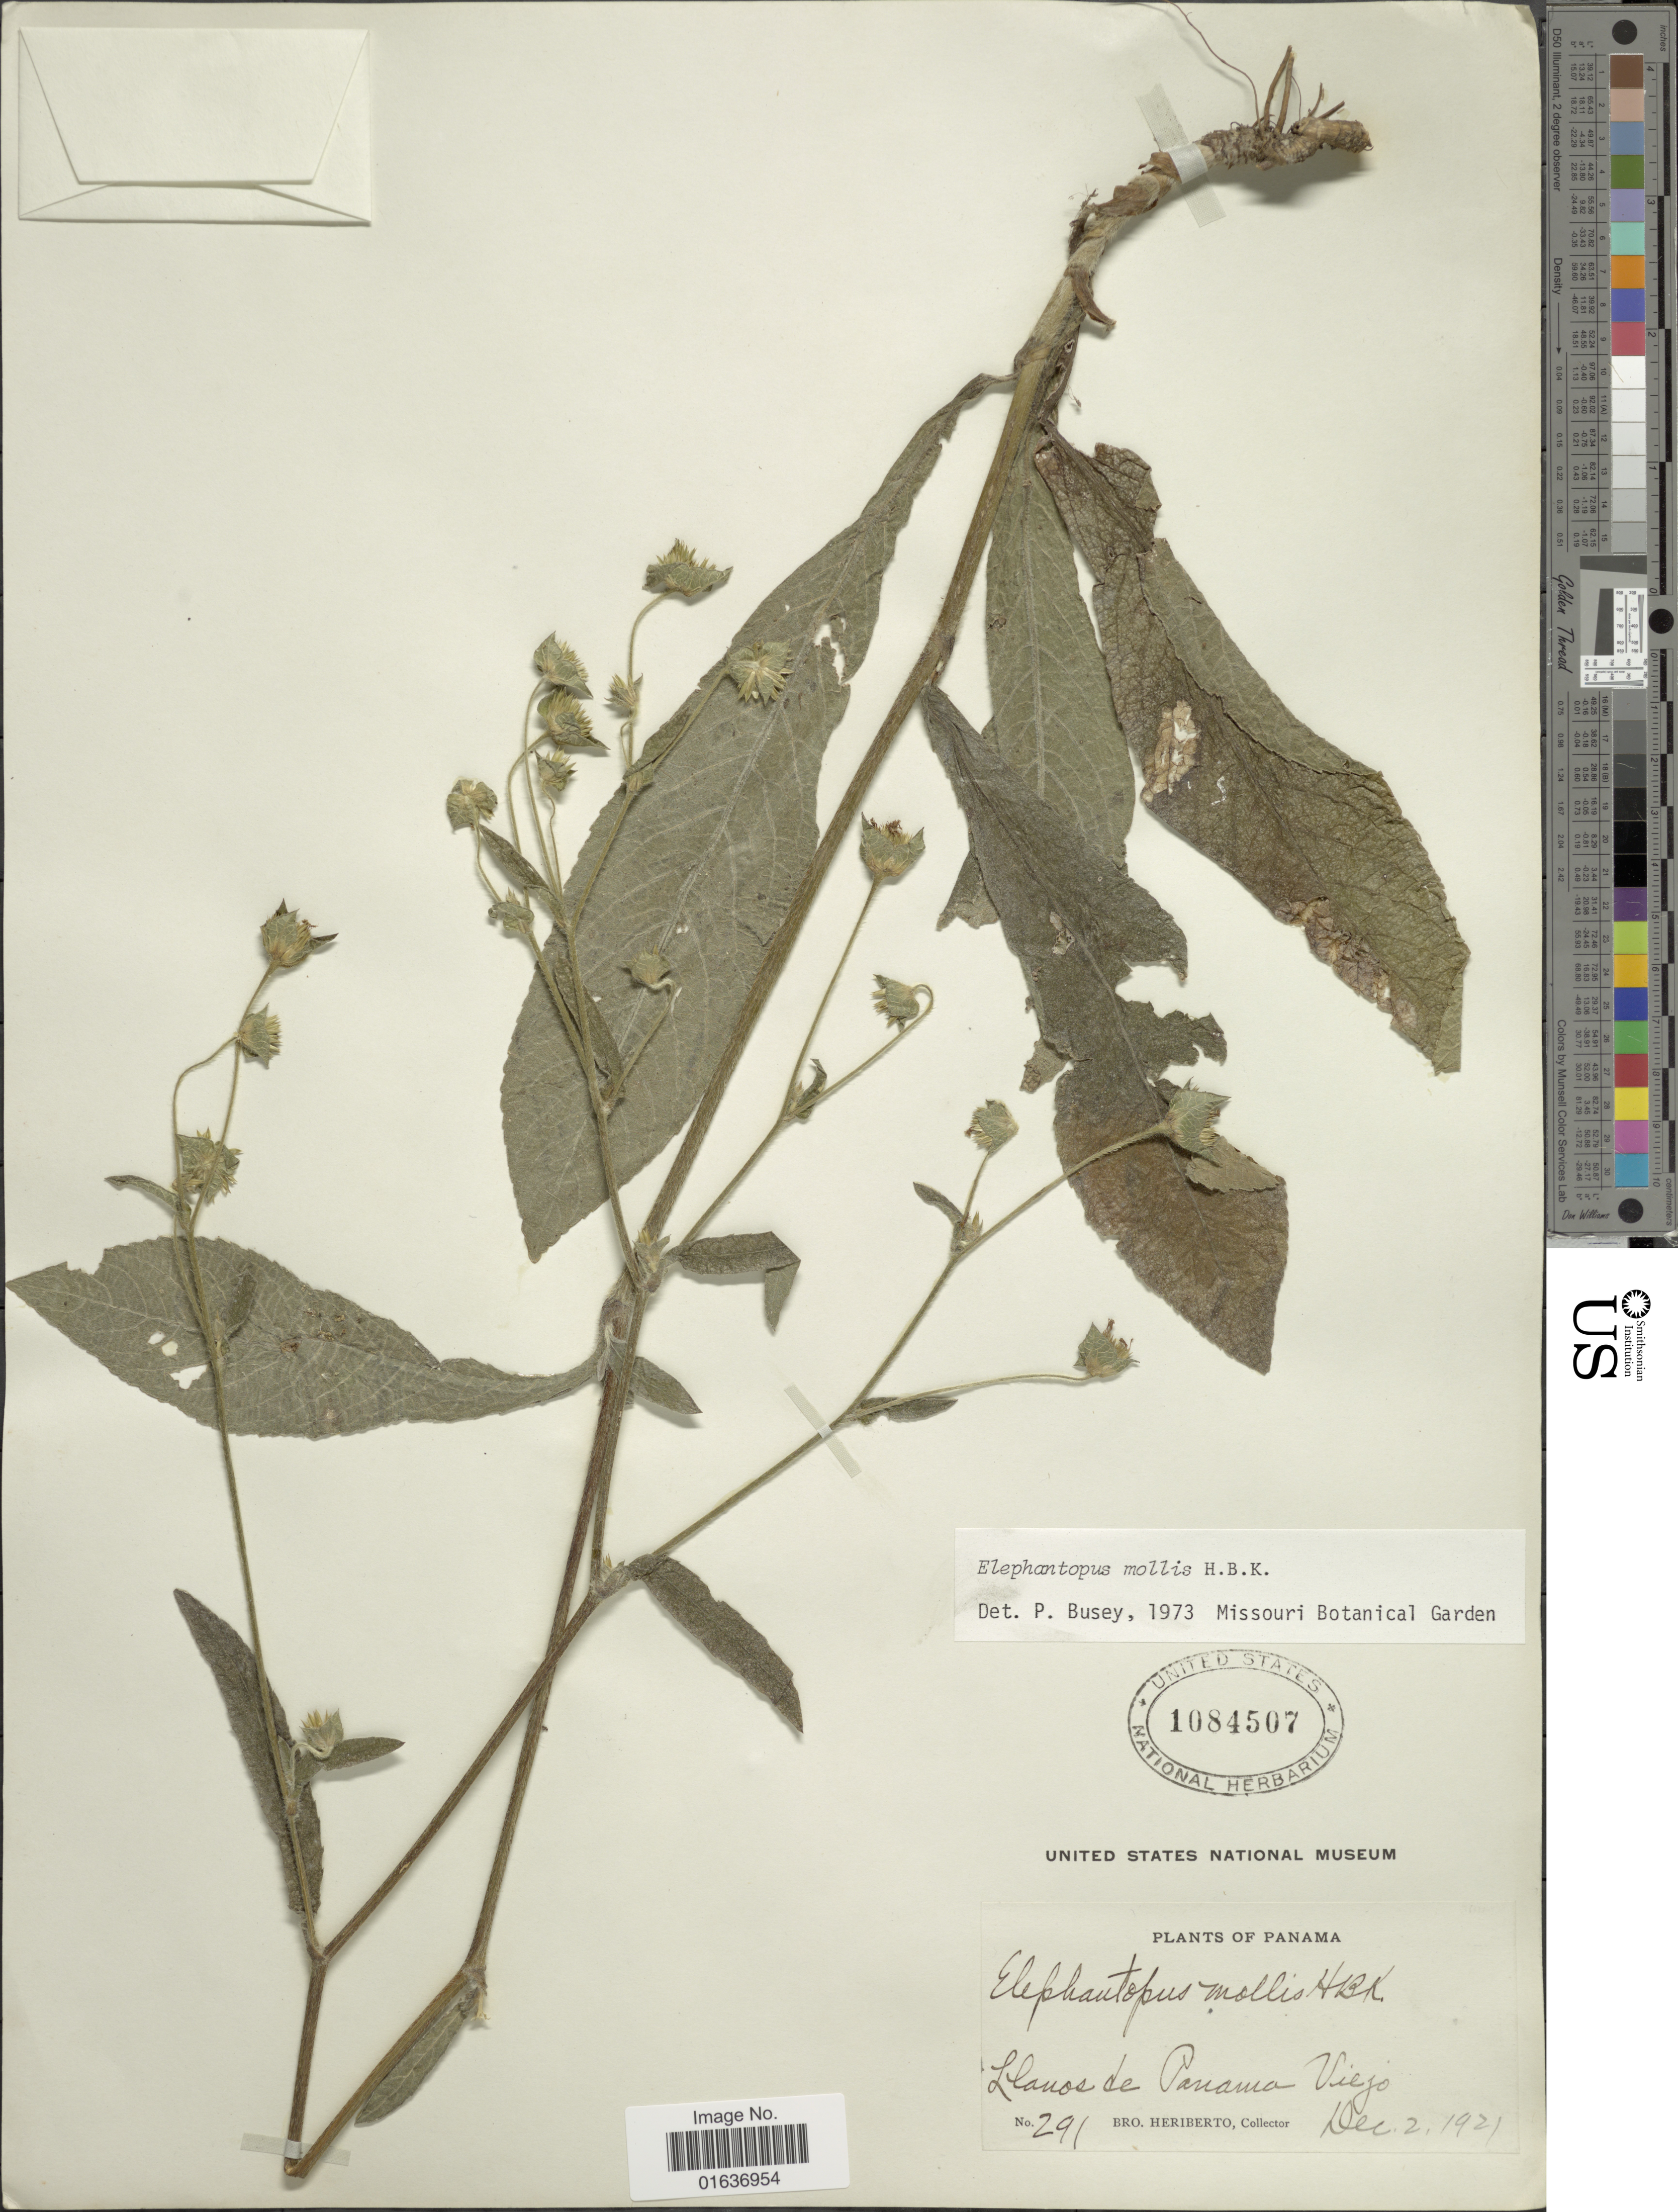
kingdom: Plantae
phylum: Tracheophyta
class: Magnoliopsida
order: Asterales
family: Asteraceae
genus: Elephantopus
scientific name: Elephantopus mollis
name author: Kunth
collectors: B. Heriberto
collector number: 291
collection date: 1921-12-02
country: Panama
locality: Llanos de Panama Viejo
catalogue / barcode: US 1084507